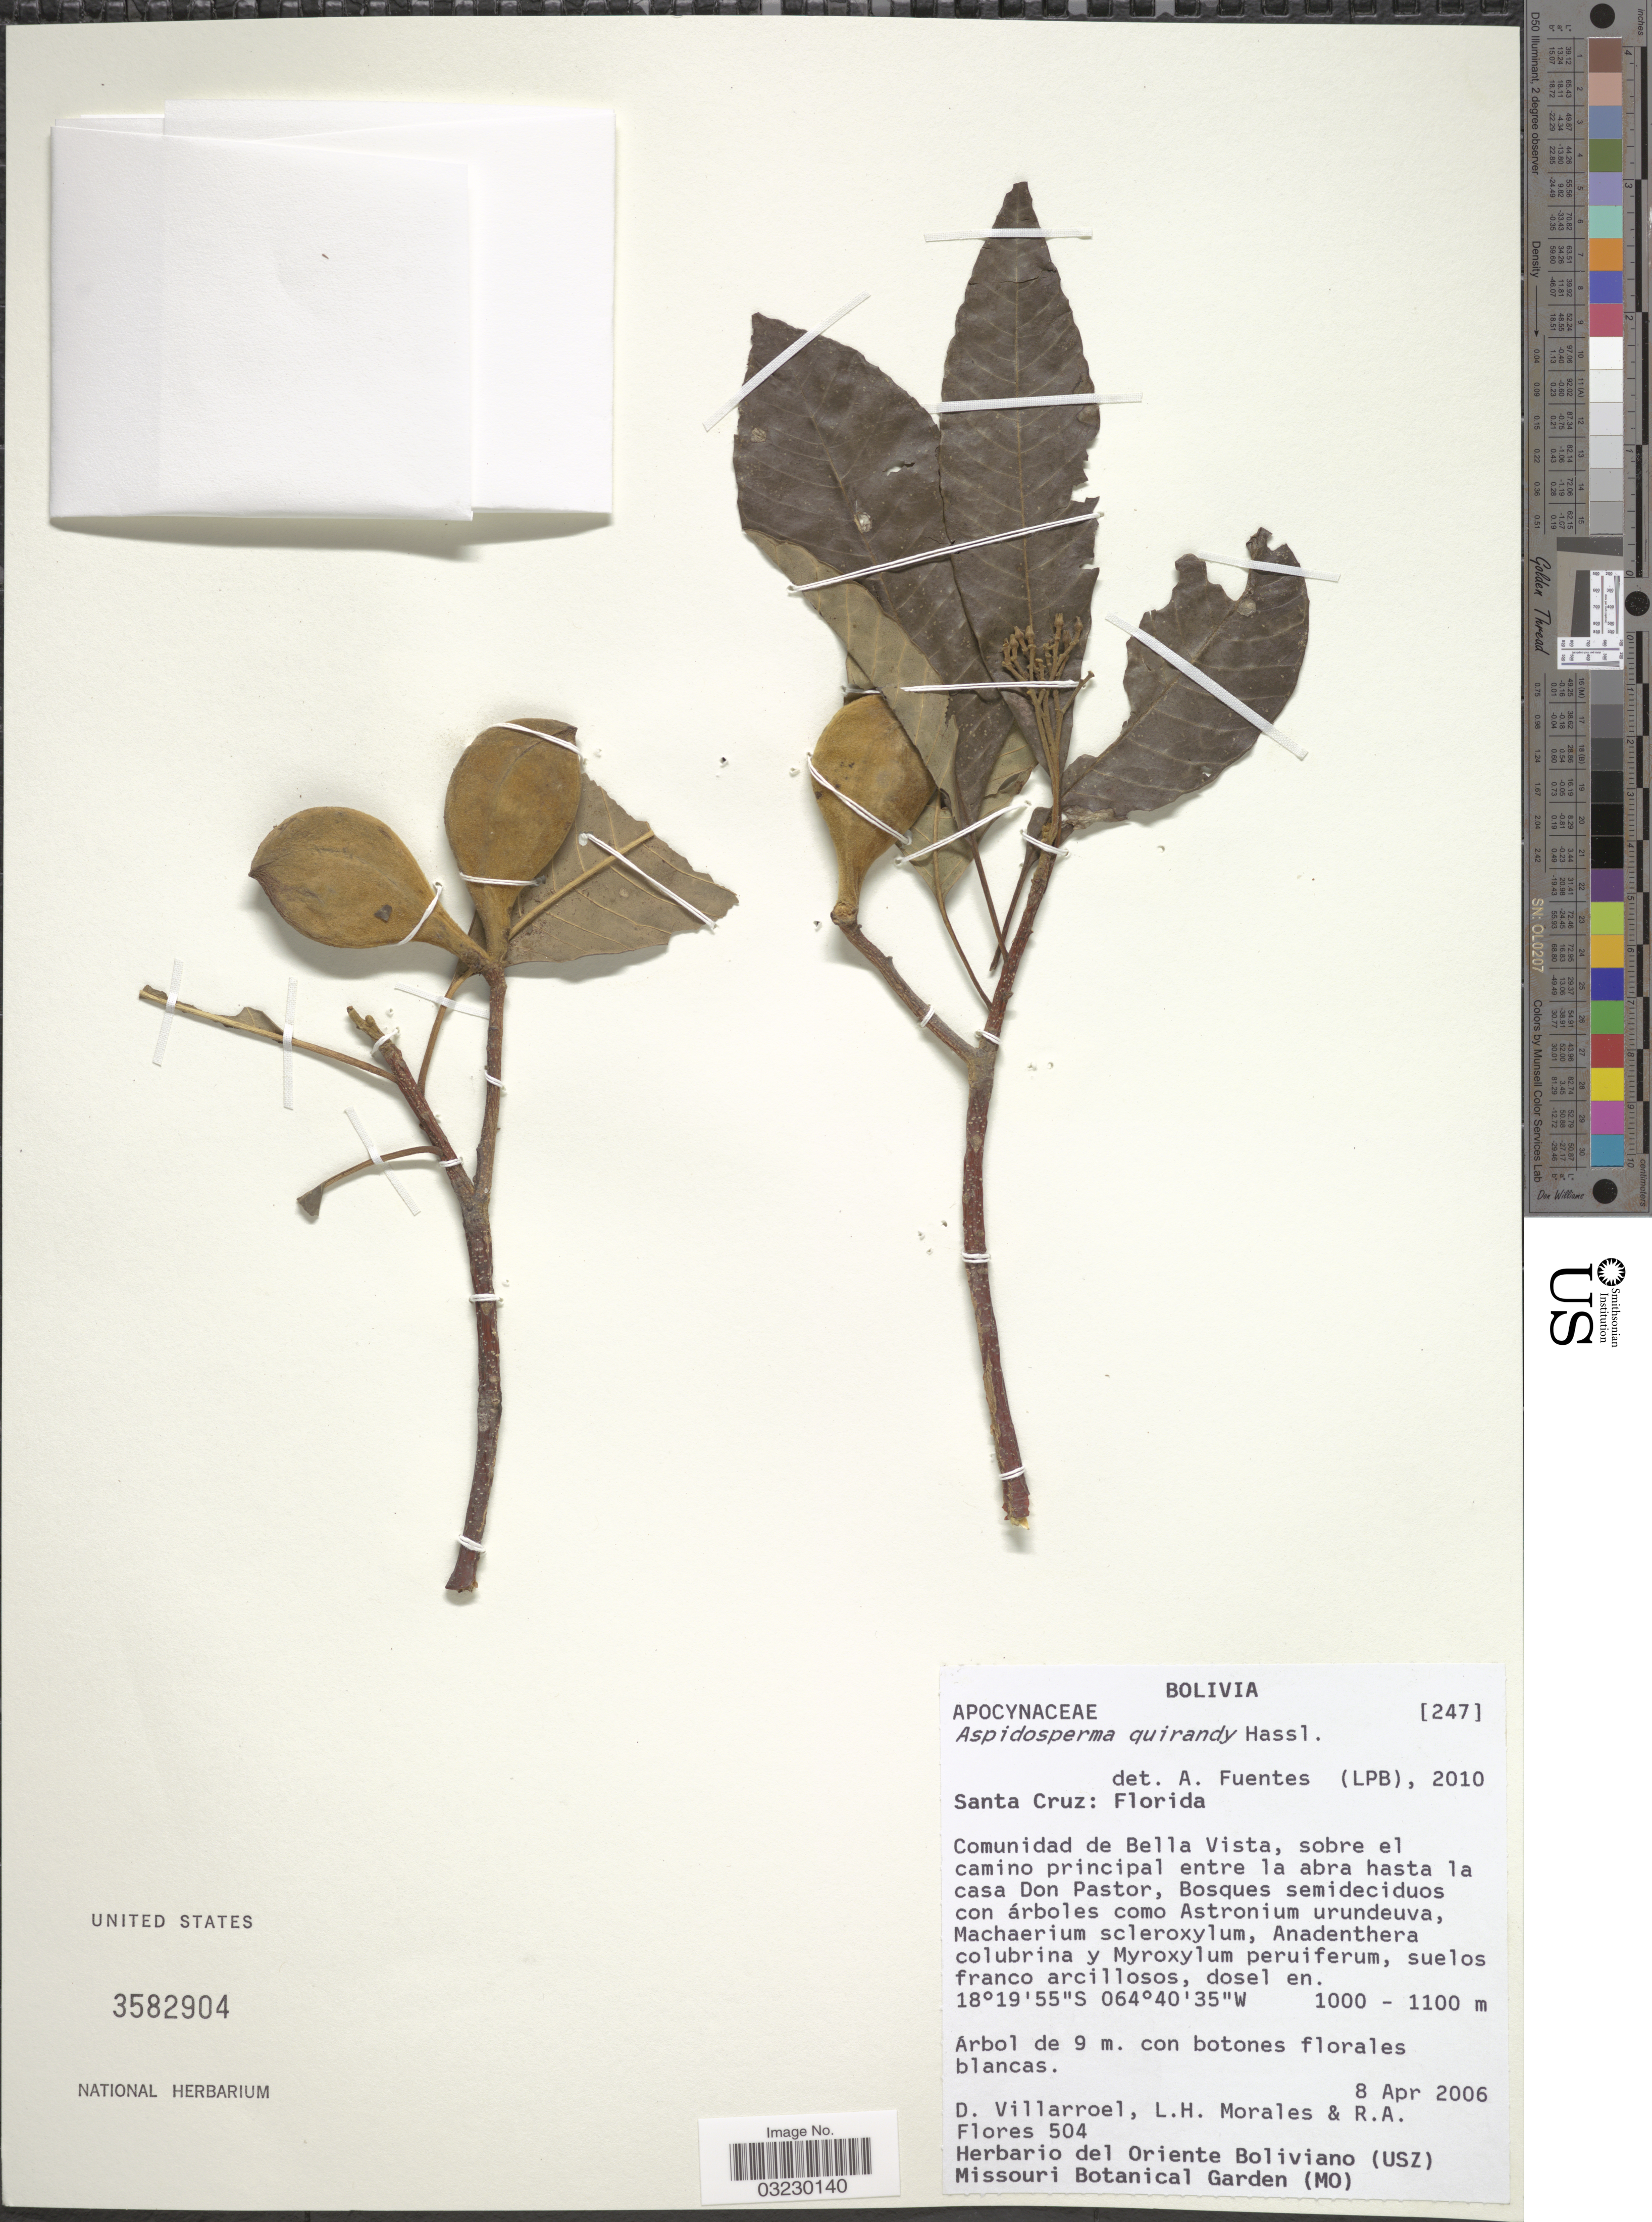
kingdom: Plantae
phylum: Tracheophyta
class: Magnoliopsida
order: Gentianales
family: Apocynaceae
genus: Aspidosperma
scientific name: Aspidosperma quirandy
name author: Hassl.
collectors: D. Villarroel, L. Morales & R. Flores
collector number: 504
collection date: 2006-04-08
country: Bolivia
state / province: Santa Cruz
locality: Florida. Comunidad de Bella Vista, sobre el camino principal entre la abra hasta la casa Don Pastor.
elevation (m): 1000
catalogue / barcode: US 3582904